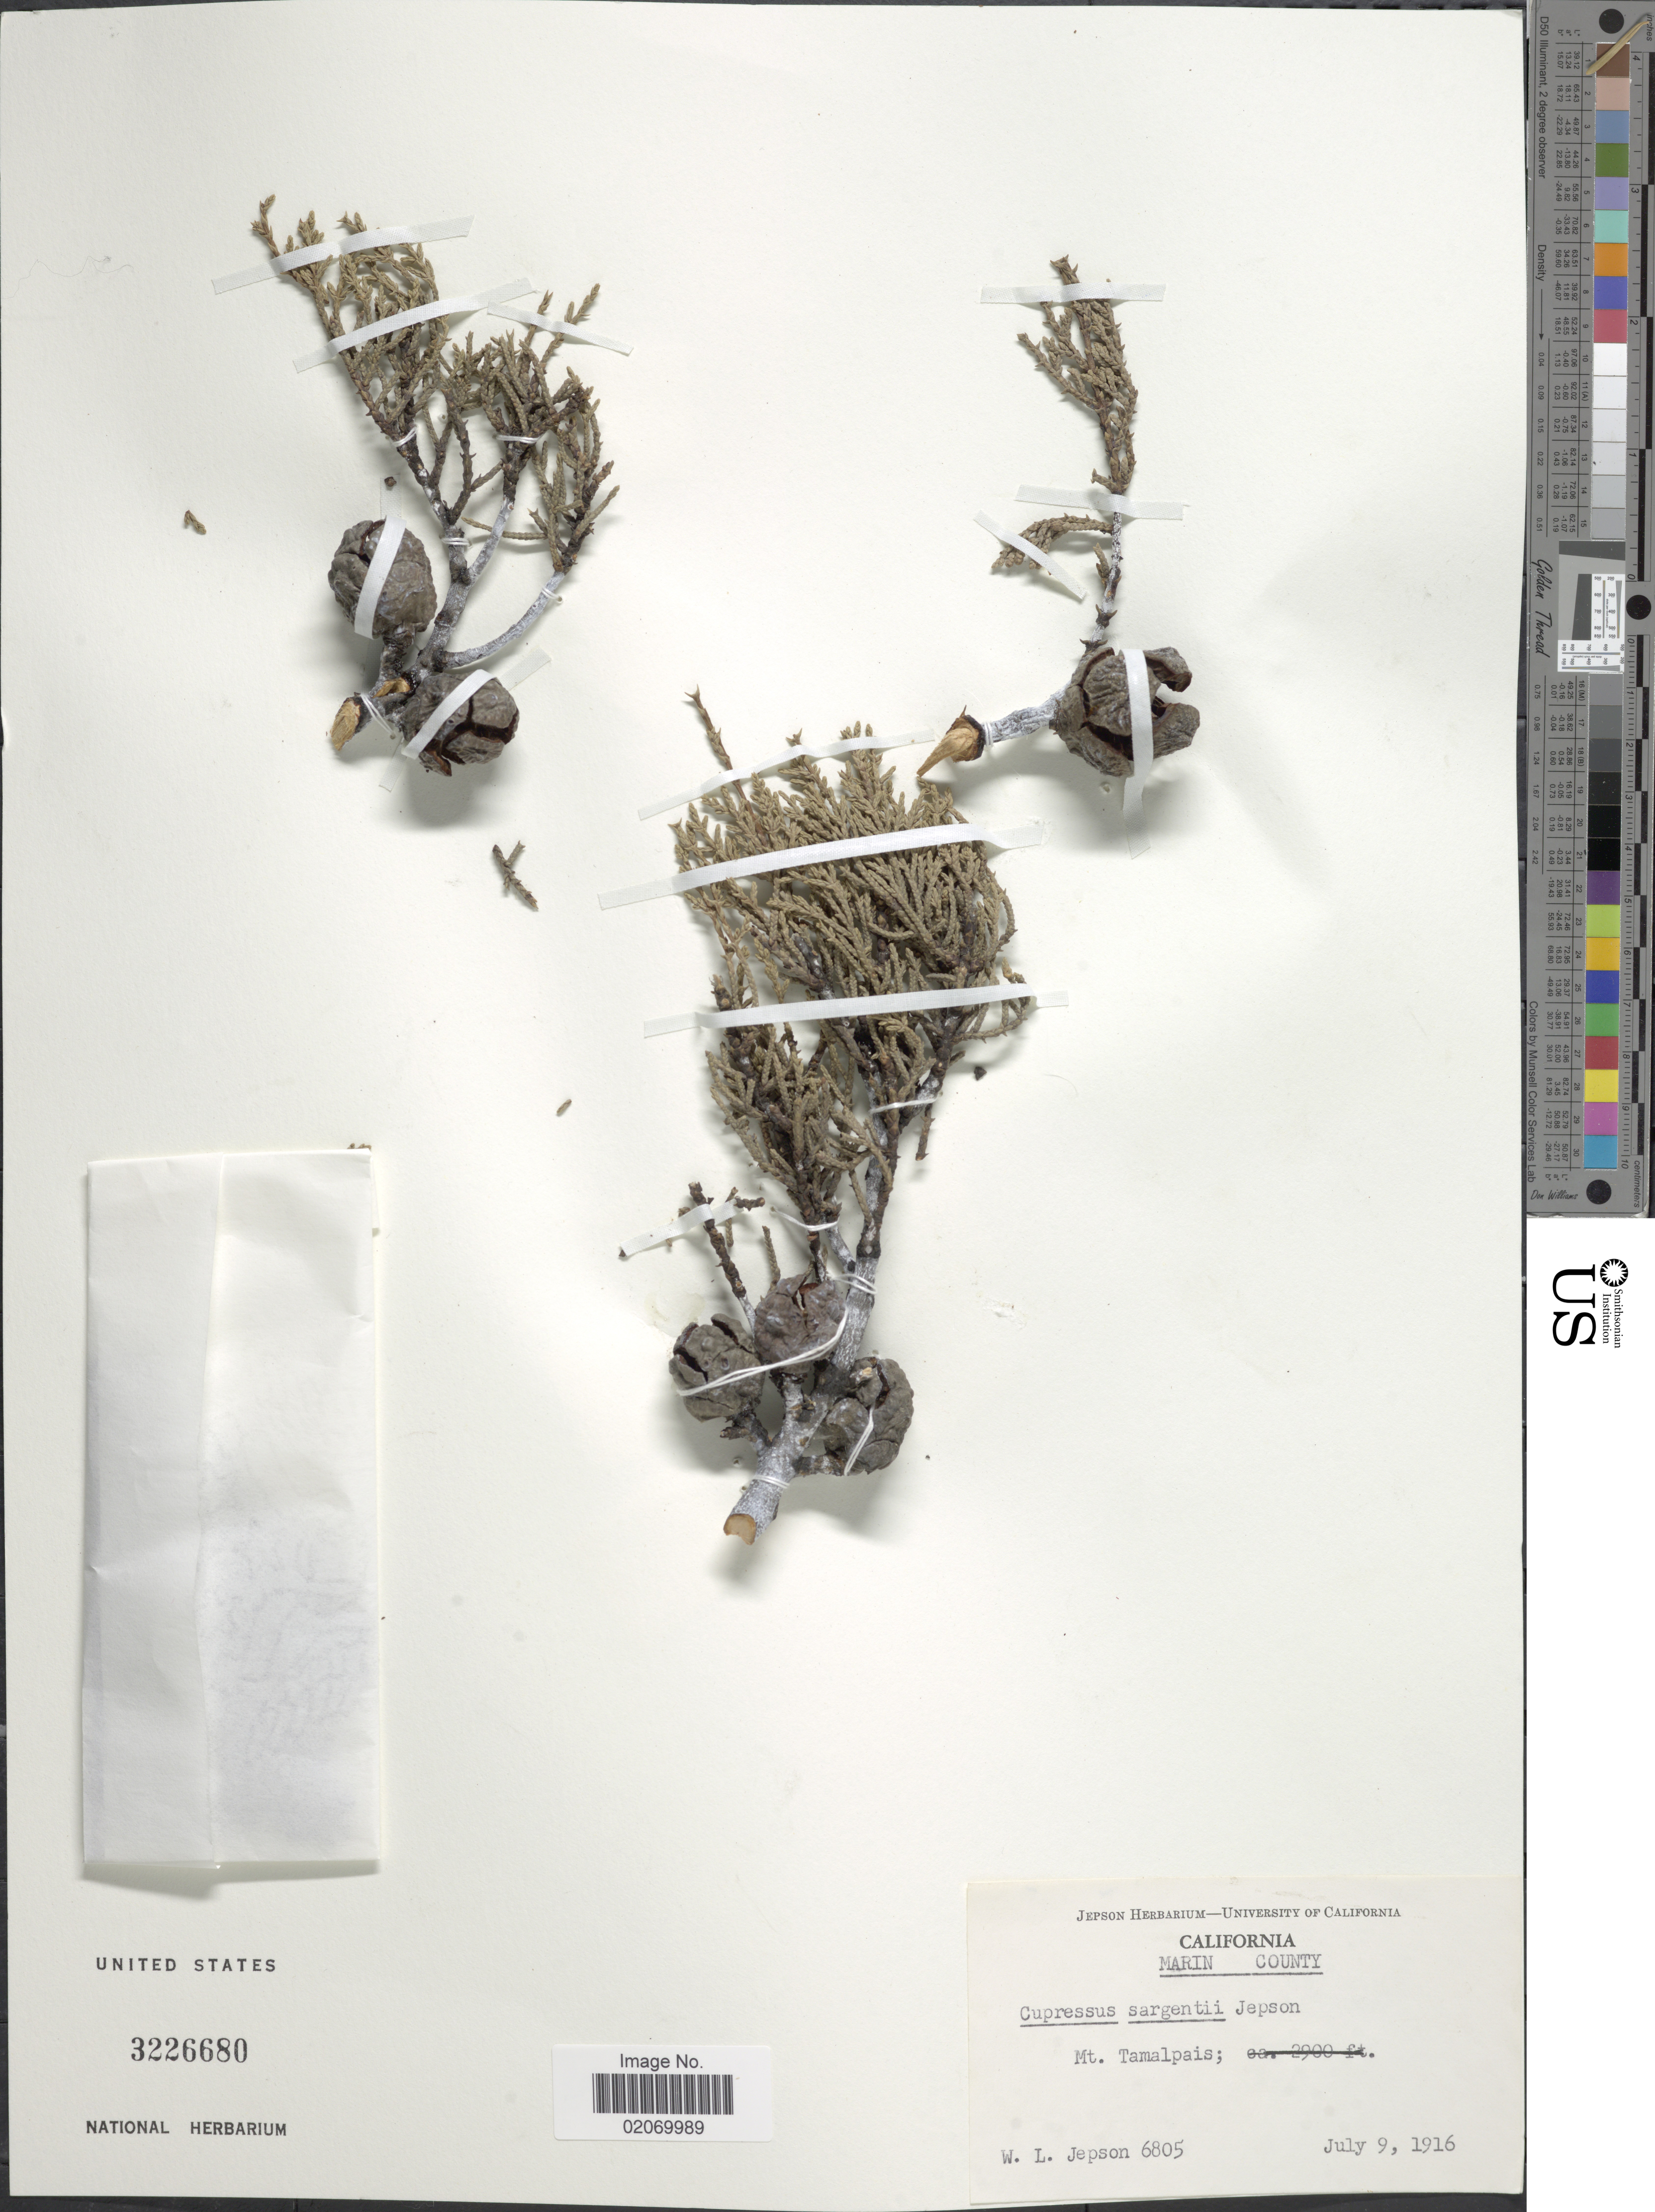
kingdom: Plantae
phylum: Tracheophyta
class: Pinopsida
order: Pinales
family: Cupressaceae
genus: Hesperocyparis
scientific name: Hesperocyparis sargentii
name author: (Jeps.) Bartel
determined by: (US) Smithsonian Institution - National Museum of Natural History - Department of Botany (UNITED STATES)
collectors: W. L. Jepson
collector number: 6805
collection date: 1916-07-09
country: United States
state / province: California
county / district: Marin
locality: Marin County, Mt. Tamalpais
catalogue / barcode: US 3226680